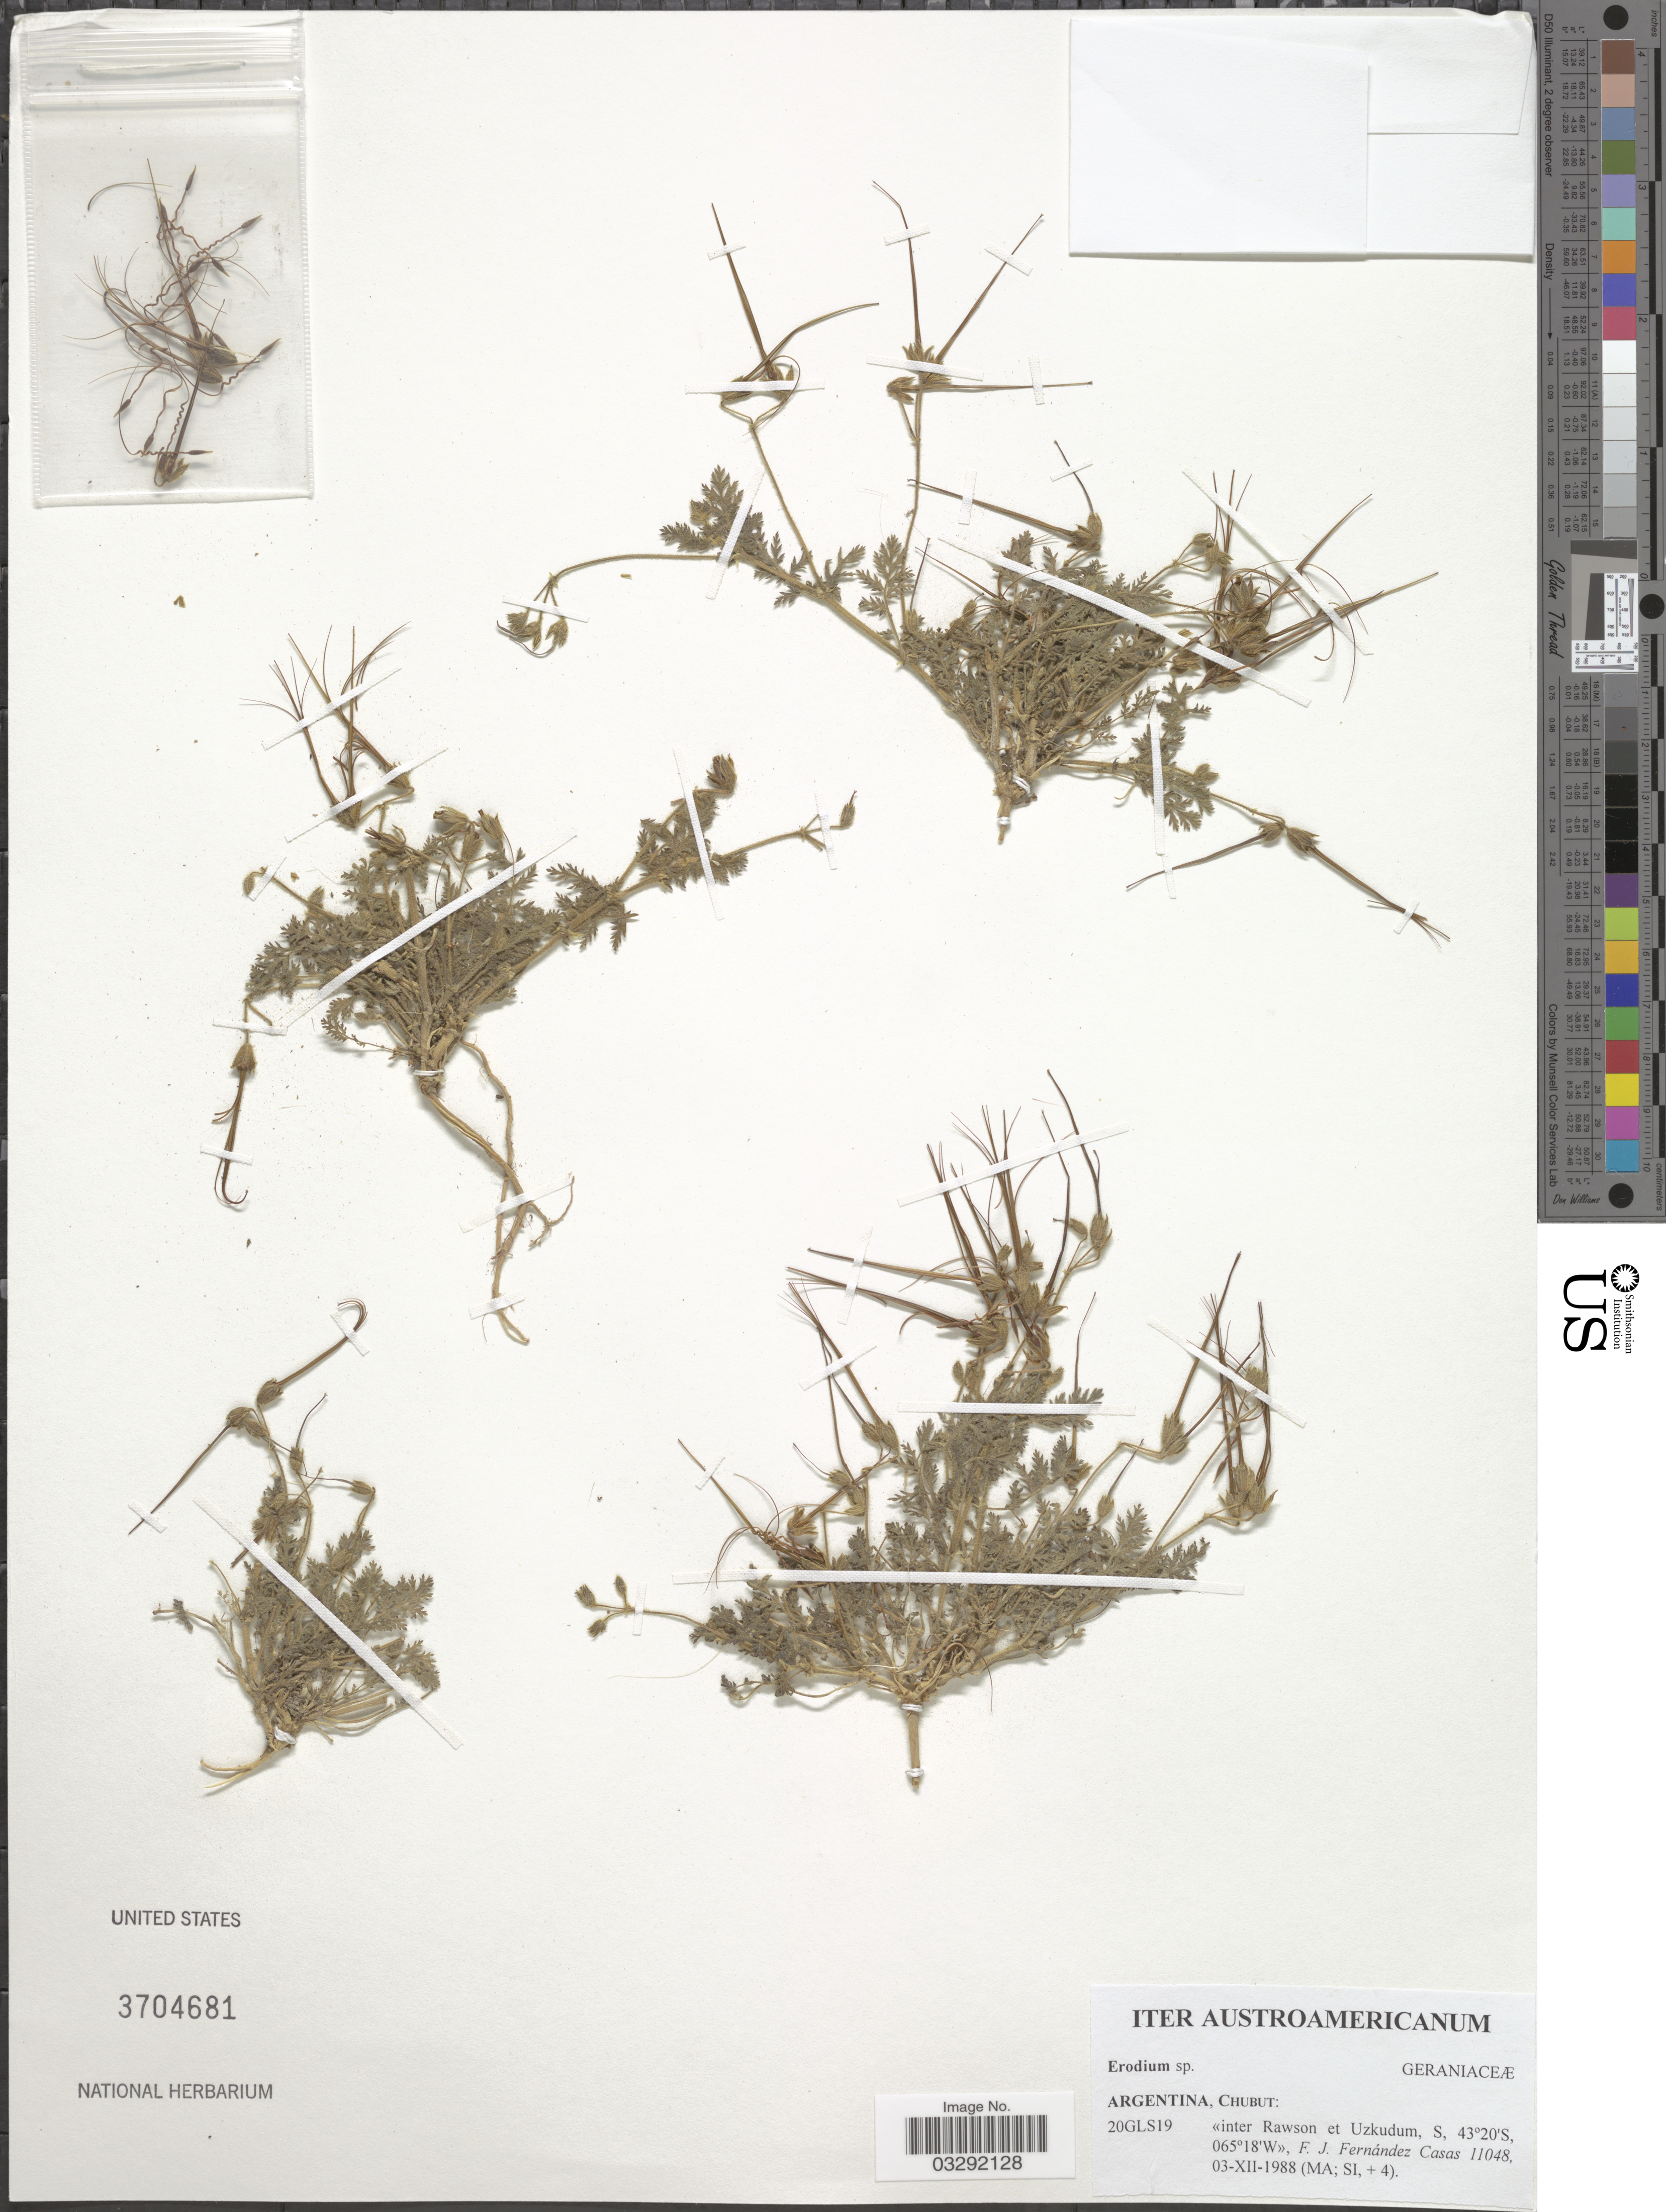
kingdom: Plantae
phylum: Tracheophyta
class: Magnoliopsida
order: Geraniales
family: Geraniaceae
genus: Erodium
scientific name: Erodium sp.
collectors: F. Fernández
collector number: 11048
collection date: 1988-12-03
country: Argentina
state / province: Chubut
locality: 20GLS19 «inter Rawson et Uzkudum, S»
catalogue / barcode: US 3704681